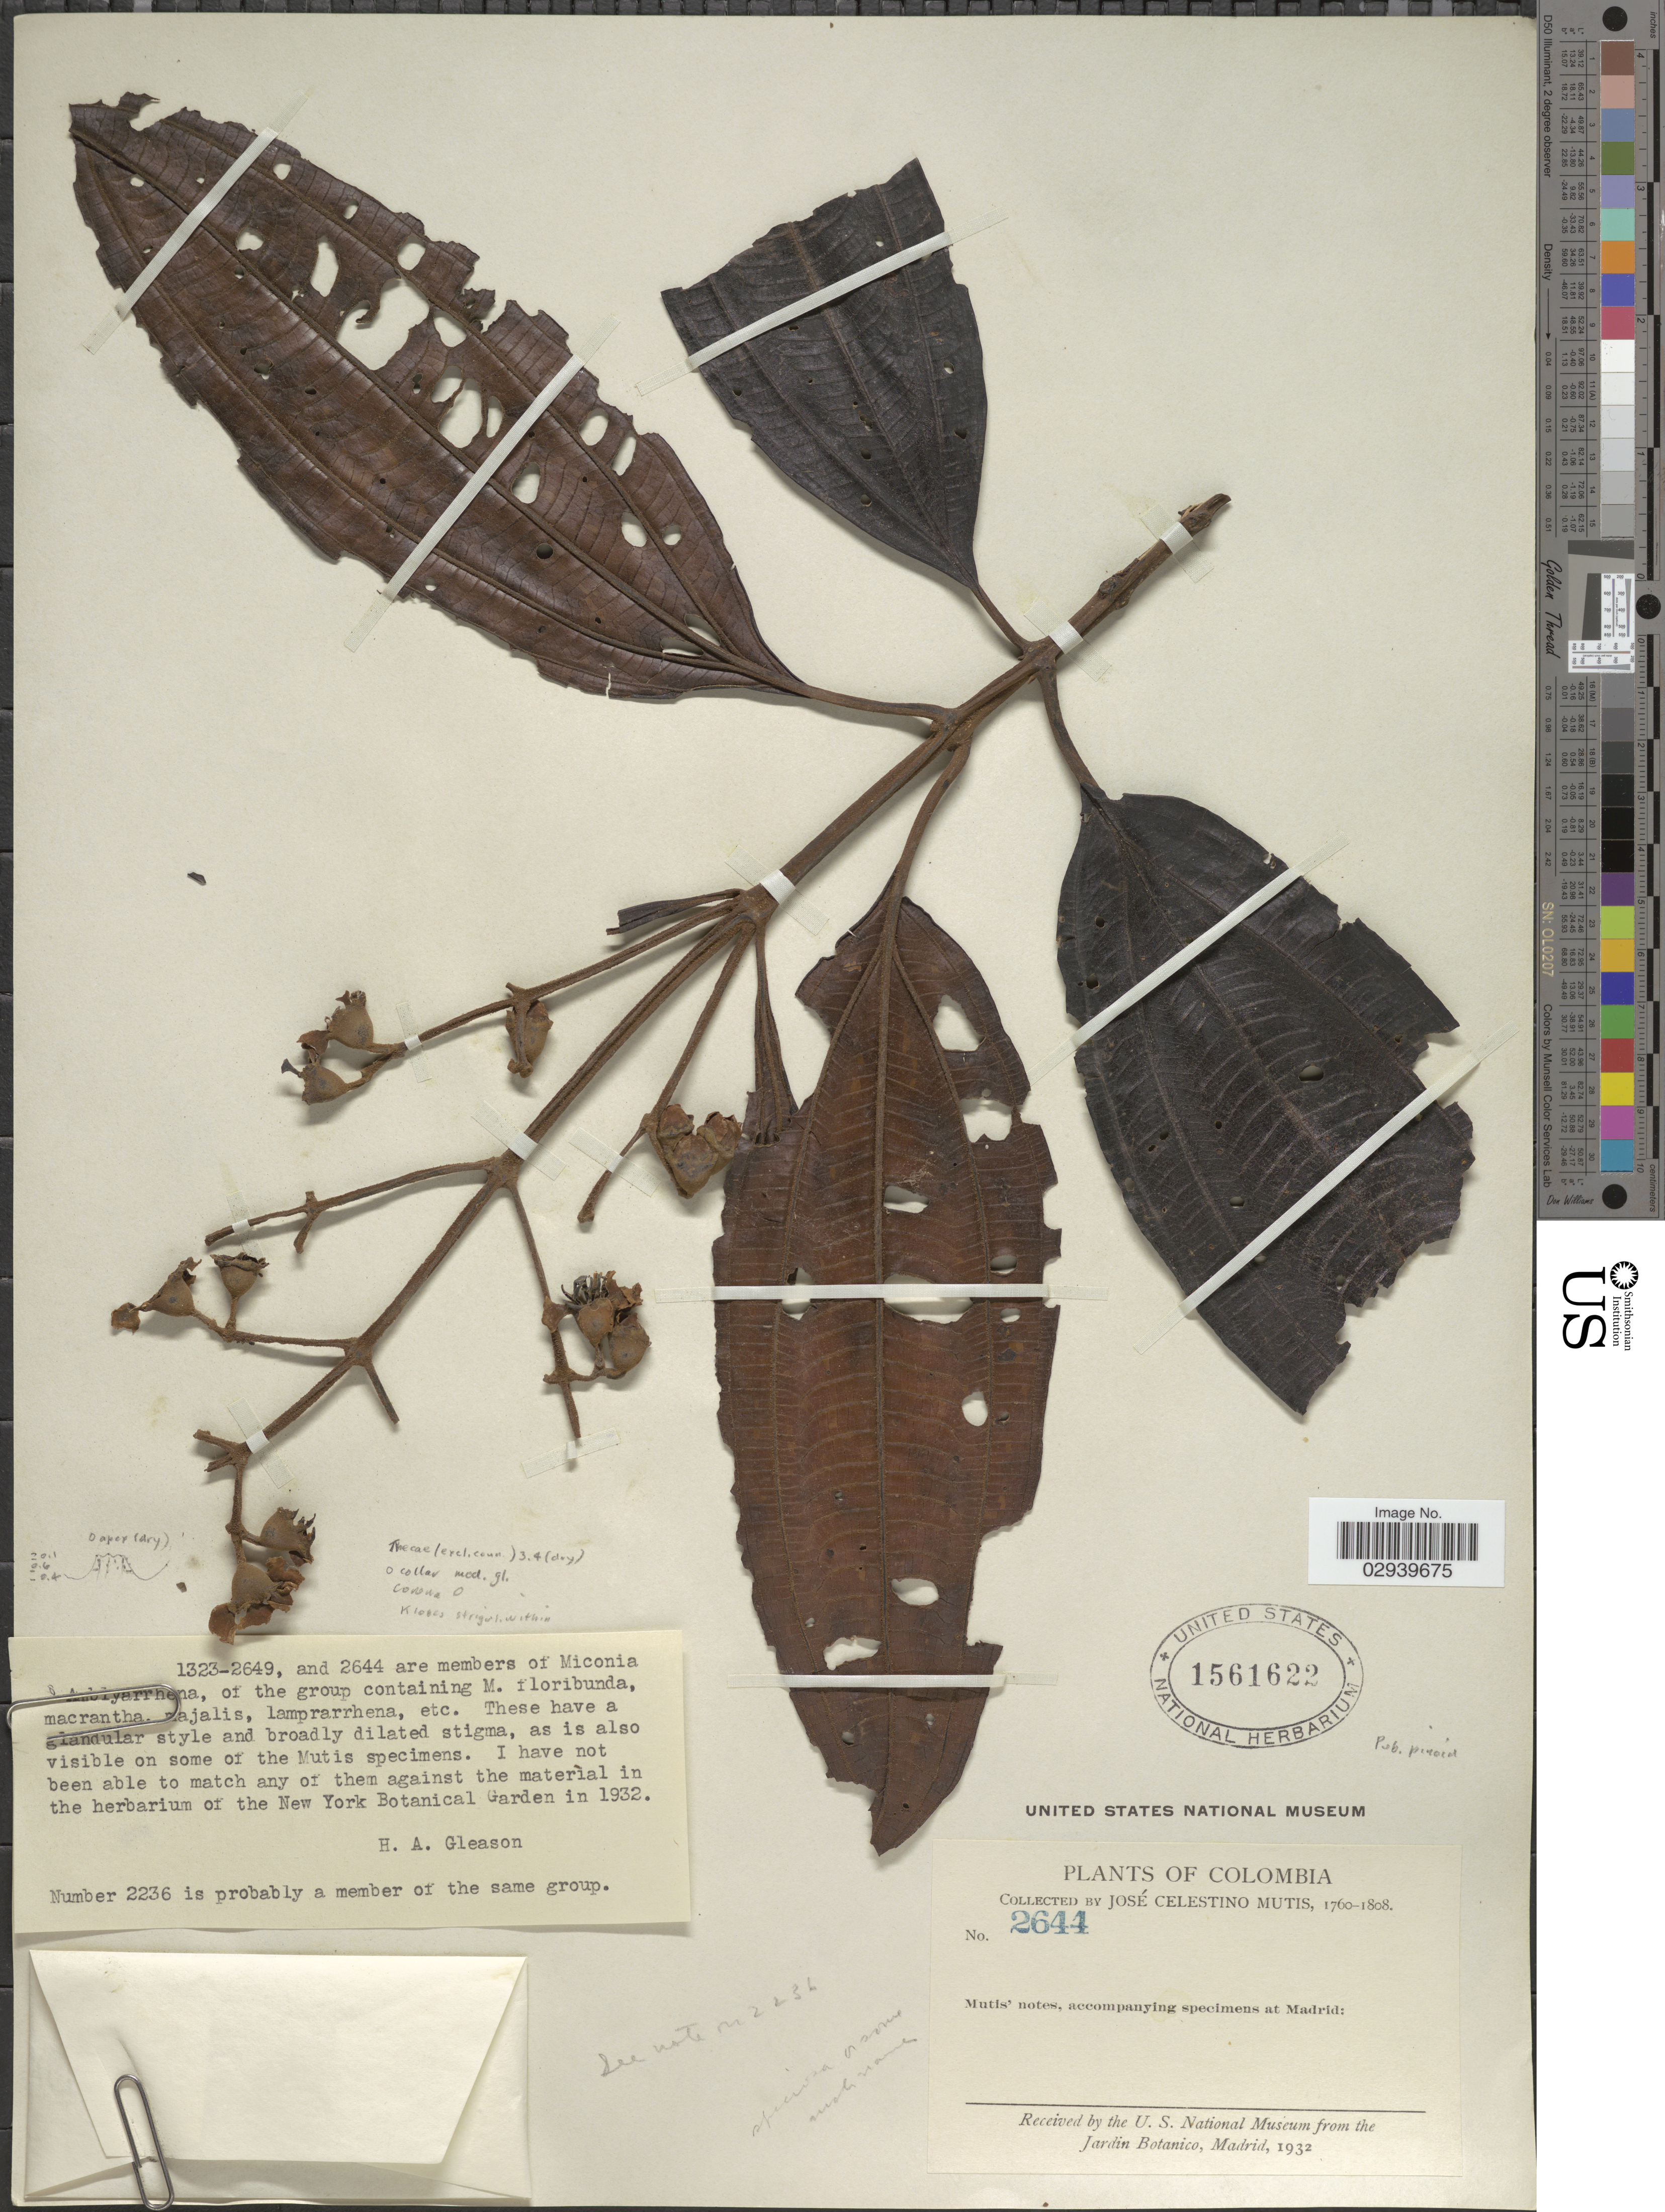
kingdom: Plantae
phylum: Tracheophyta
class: Magnoliopsida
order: Myrtales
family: Melastomataceae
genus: Miconia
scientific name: Miconia grandiflora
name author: Cogn.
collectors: J. C. B. Mutis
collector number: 2644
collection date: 1760/1808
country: Colombia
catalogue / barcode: US 1561622